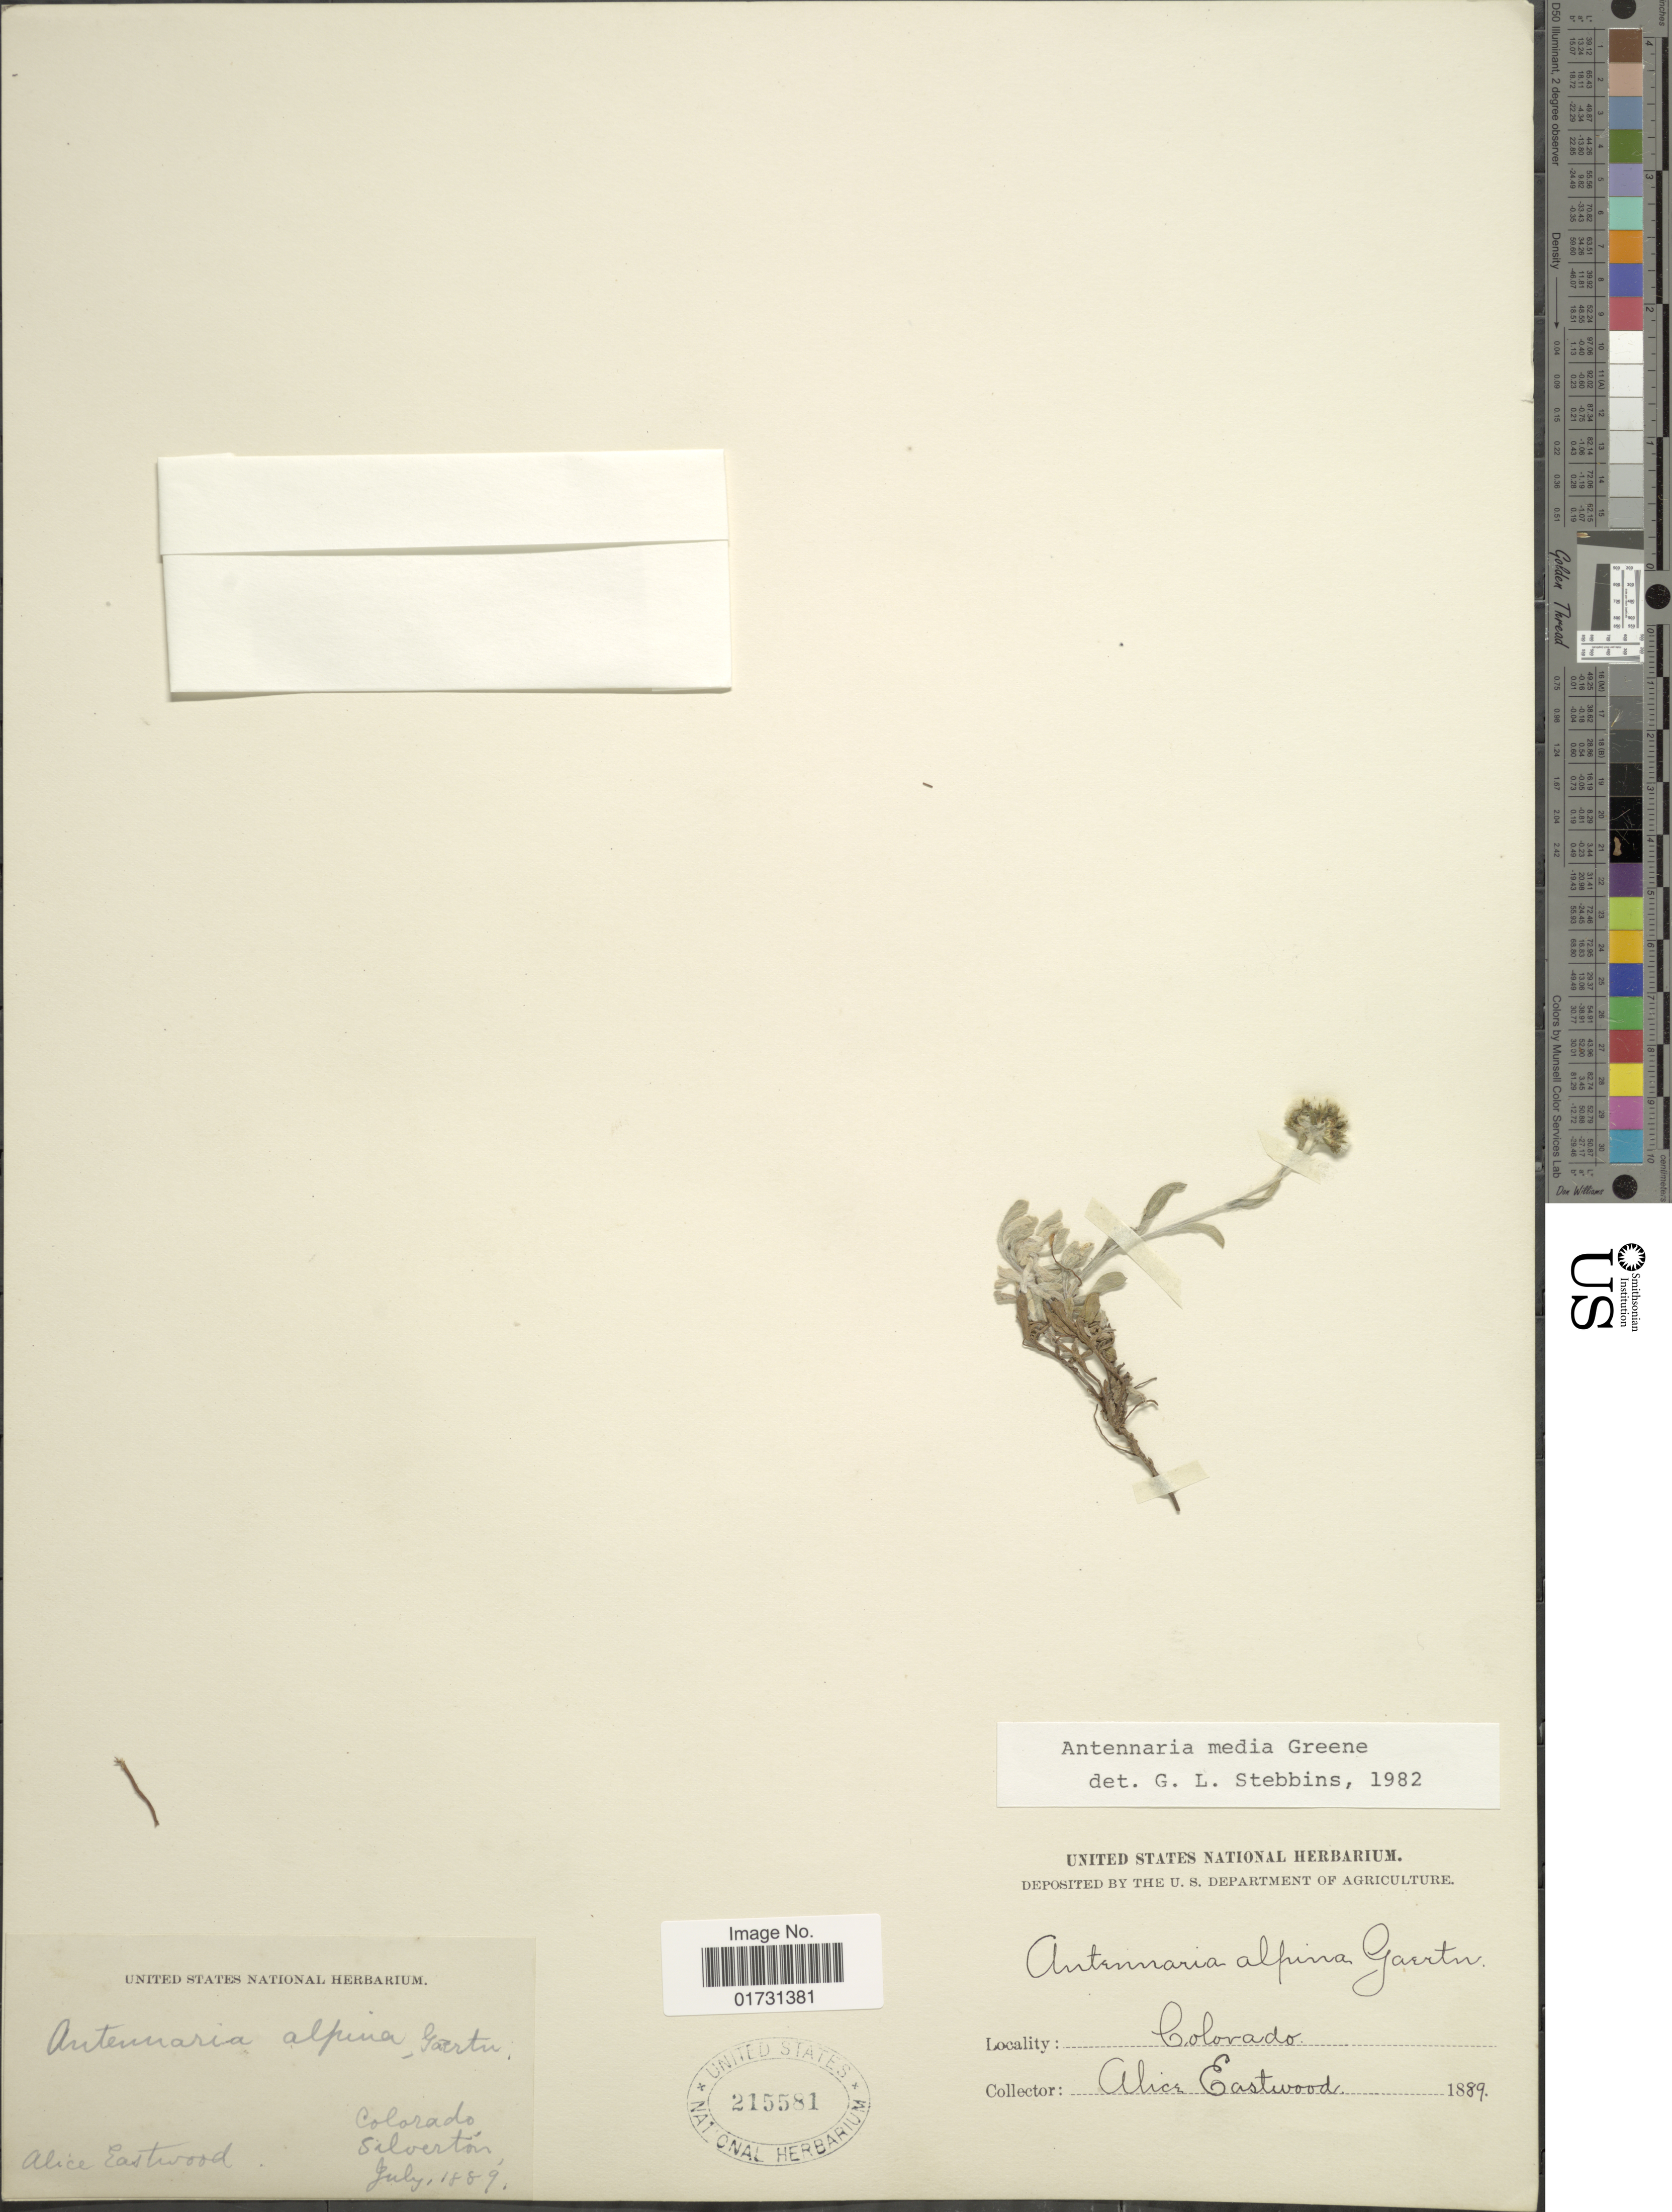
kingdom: Plantae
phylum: Tracheophyta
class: Magnoliopsida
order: Asterales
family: Asteraceae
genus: Antennaria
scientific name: Antennaria media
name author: Greene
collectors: A. Eastwood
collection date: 1889-07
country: United States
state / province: Colorado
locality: Silverton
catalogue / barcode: US 215581